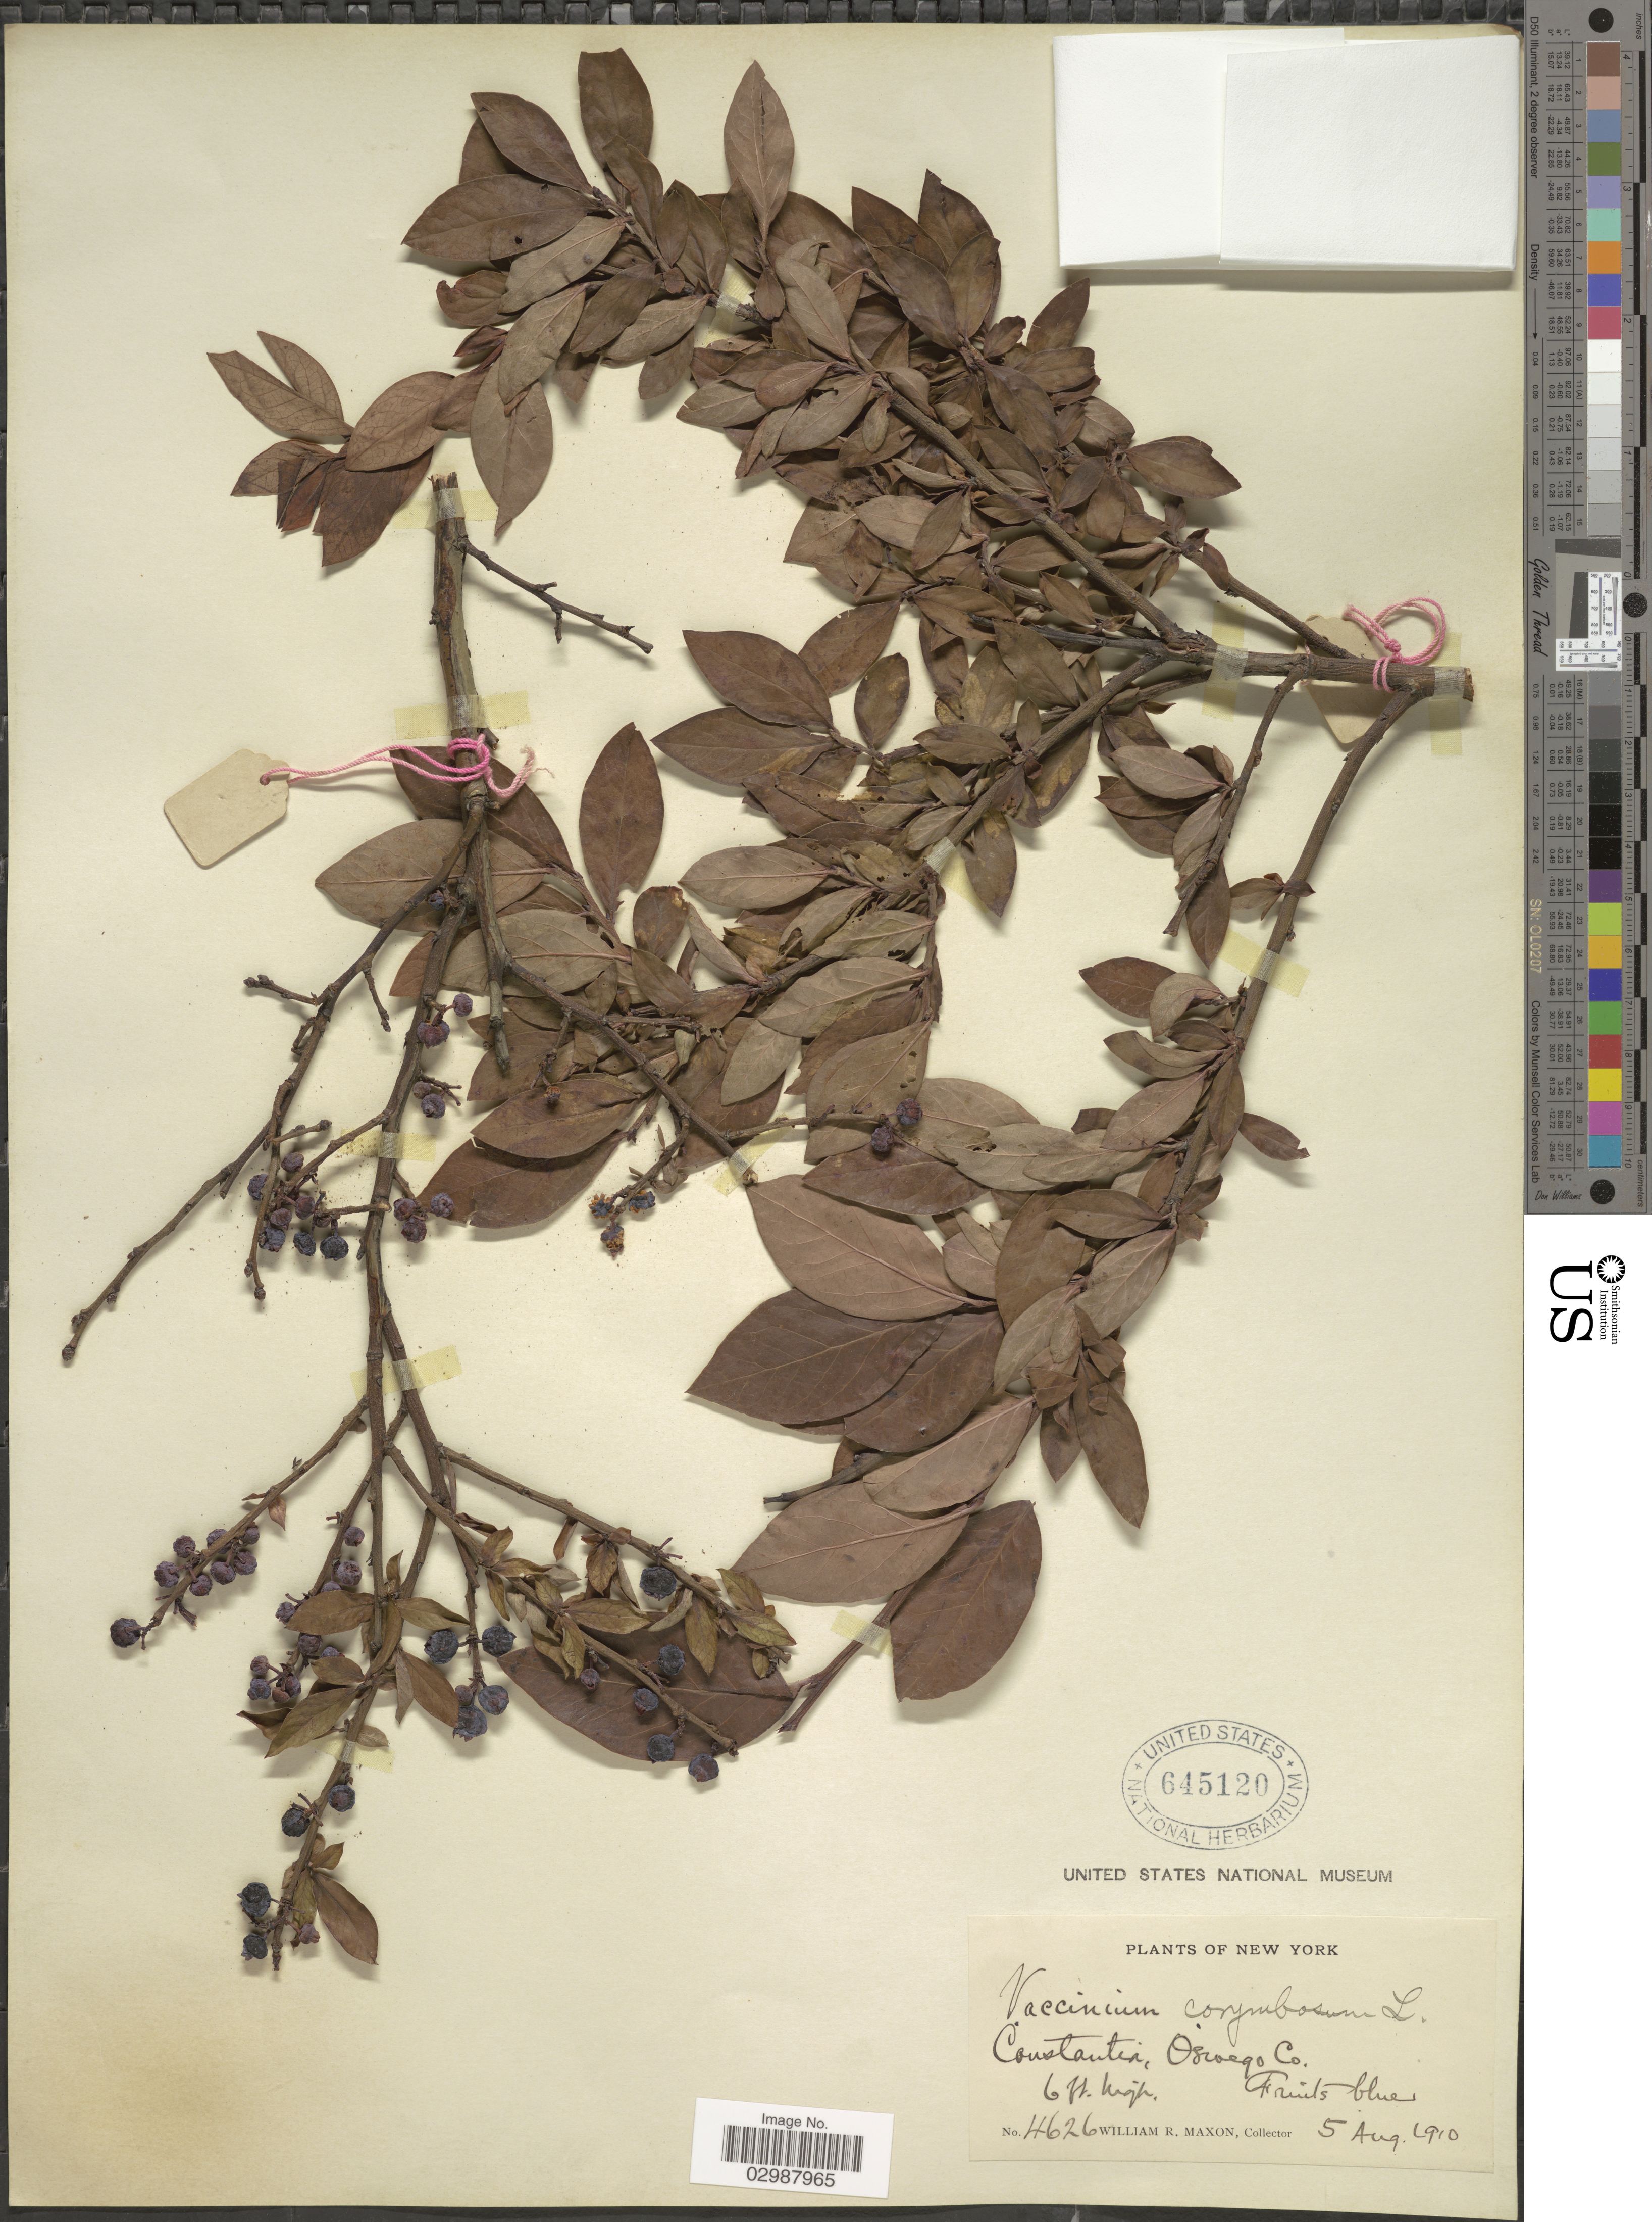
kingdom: Plantae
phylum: Tracheophyta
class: Magnoliopsida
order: Ericales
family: Ericaceae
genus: Vaccinium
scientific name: Vaccinium corymbosum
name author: L.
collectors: W. R. Maxon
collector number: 4626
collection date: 1910-08-05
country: United States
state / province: New York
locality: Constantia, Oswego Co.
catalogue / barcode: US 645120